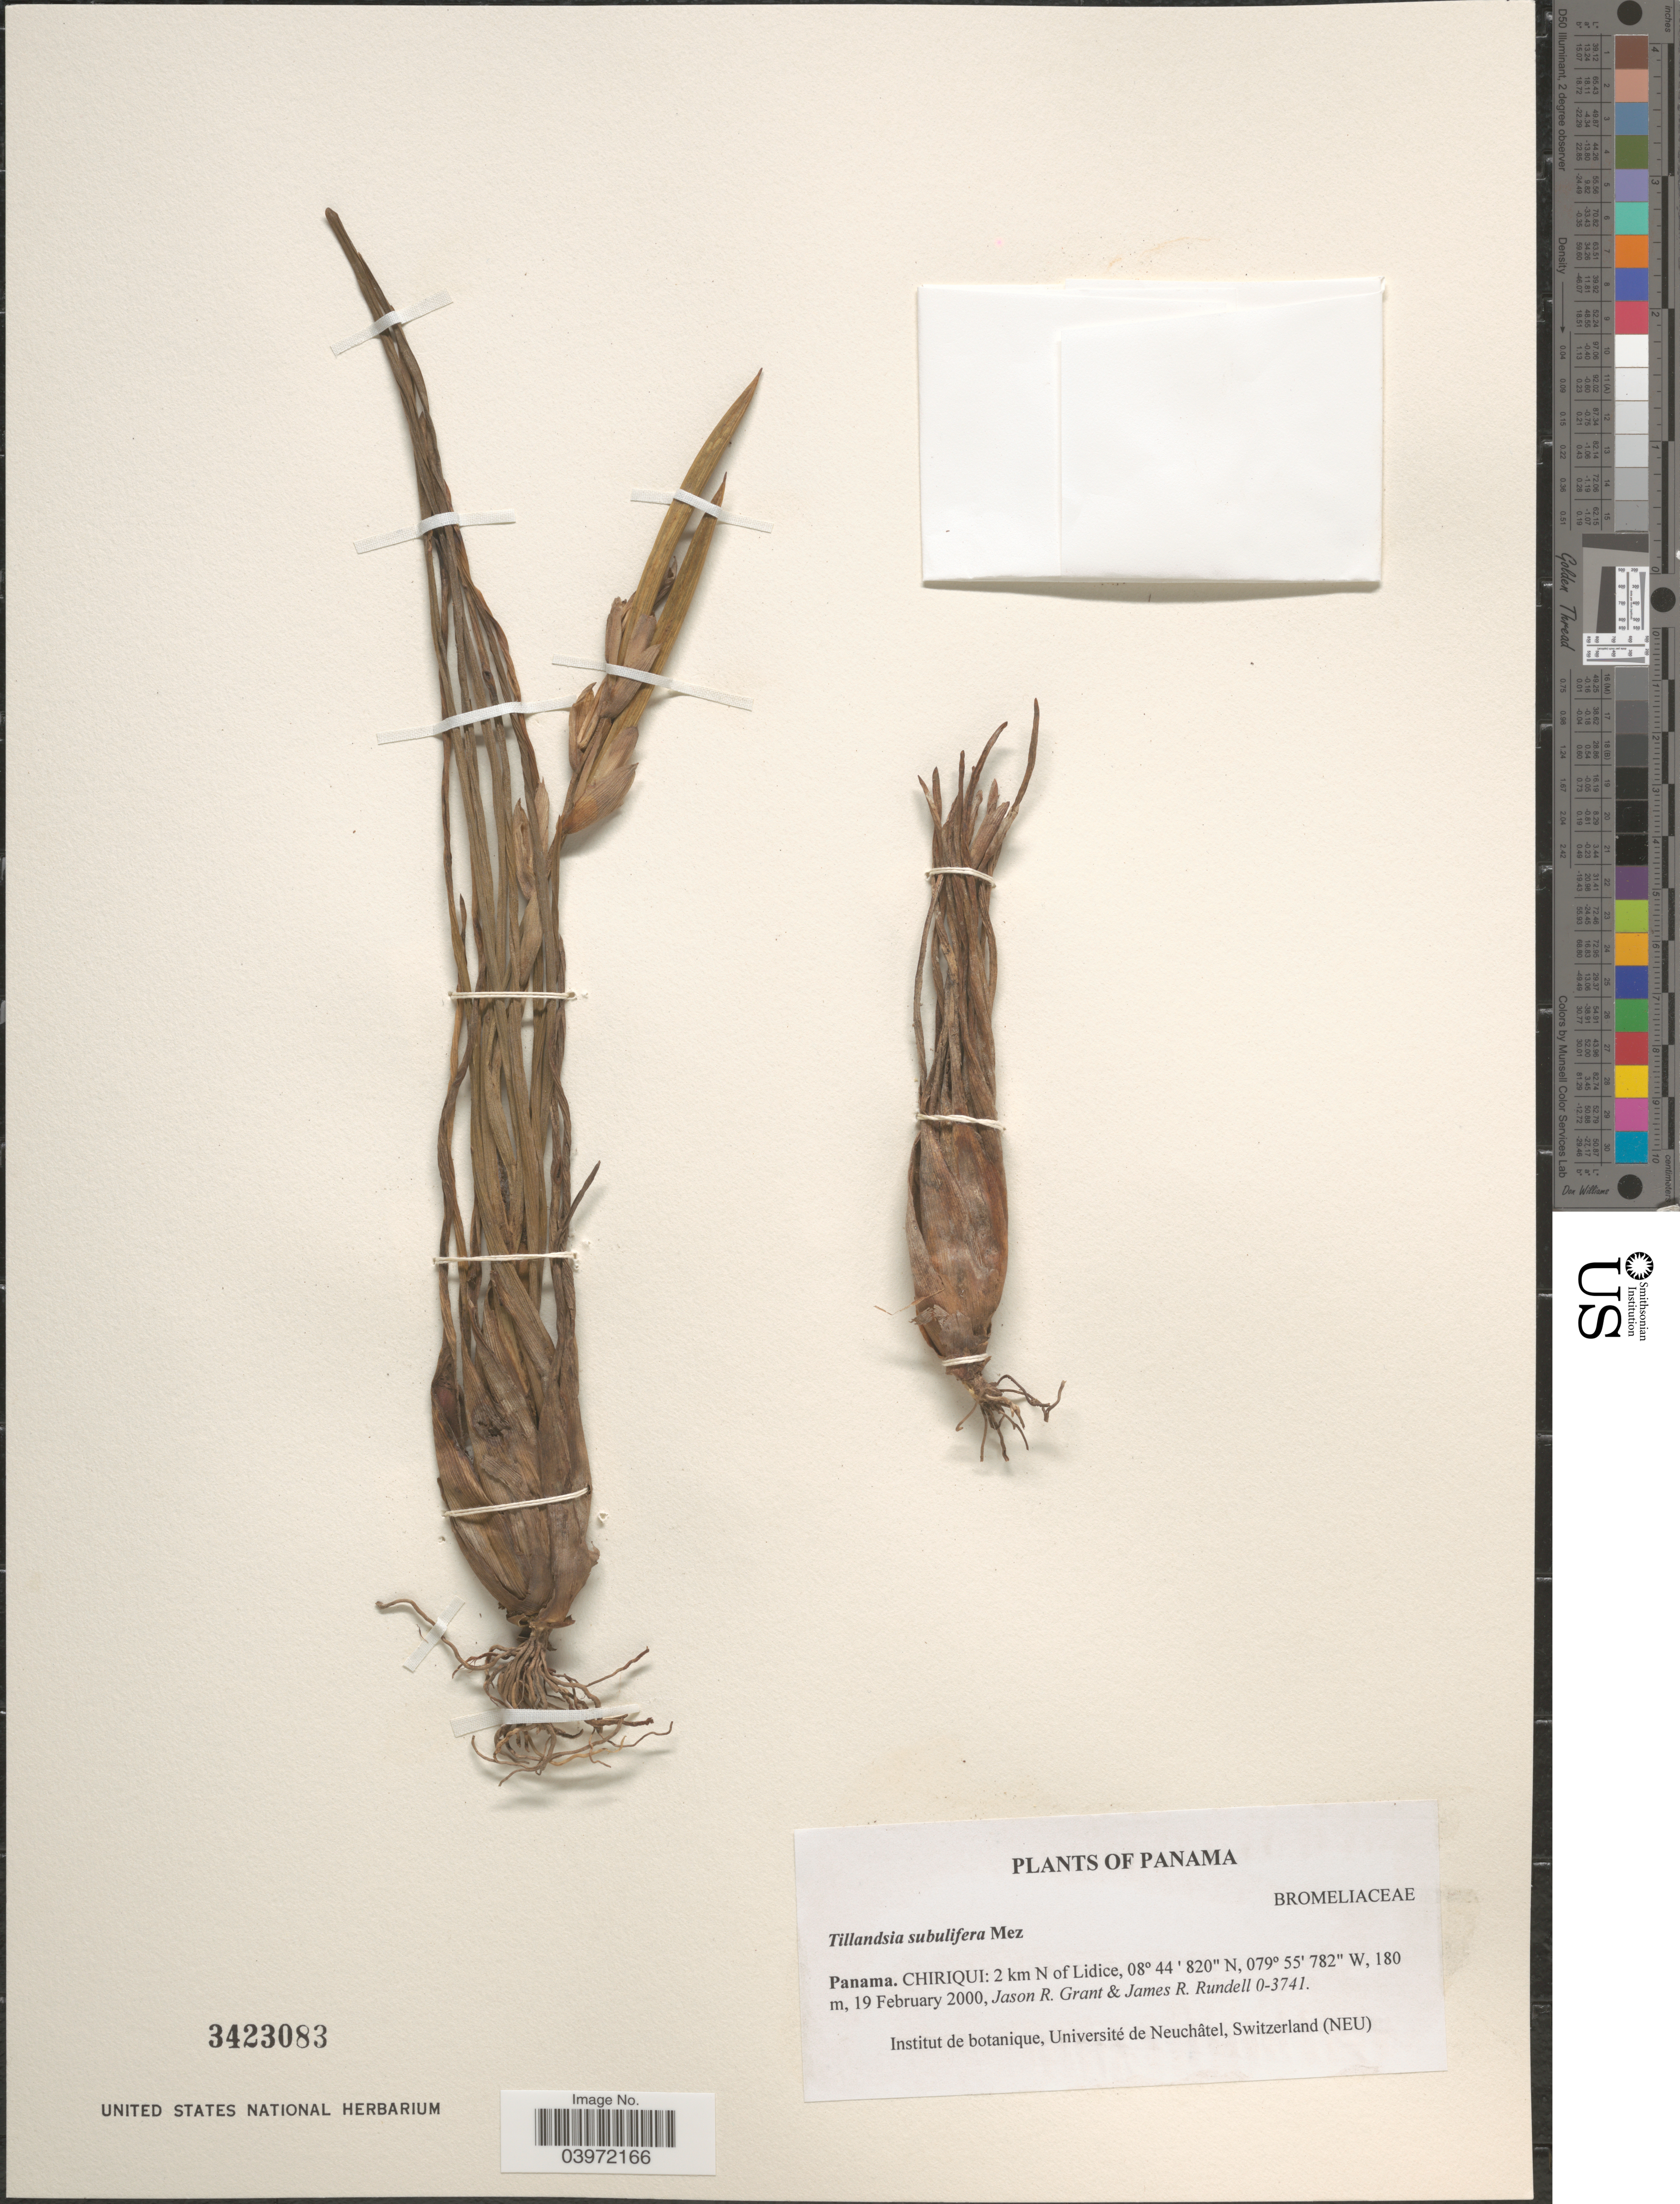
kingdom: Plantae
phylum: Tracheophyta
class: Liliopsida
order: Poales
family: Bromeliaceae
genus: Tillandsia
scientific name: Tillandsia subulifera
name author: Mez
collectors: J. R. Grant & J. R. Rundell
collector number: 0-3741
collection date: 2000-02-19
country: Panama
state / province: Chiriqui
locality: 2 km N of Lidice.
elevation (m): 180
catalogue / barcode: US 3423083